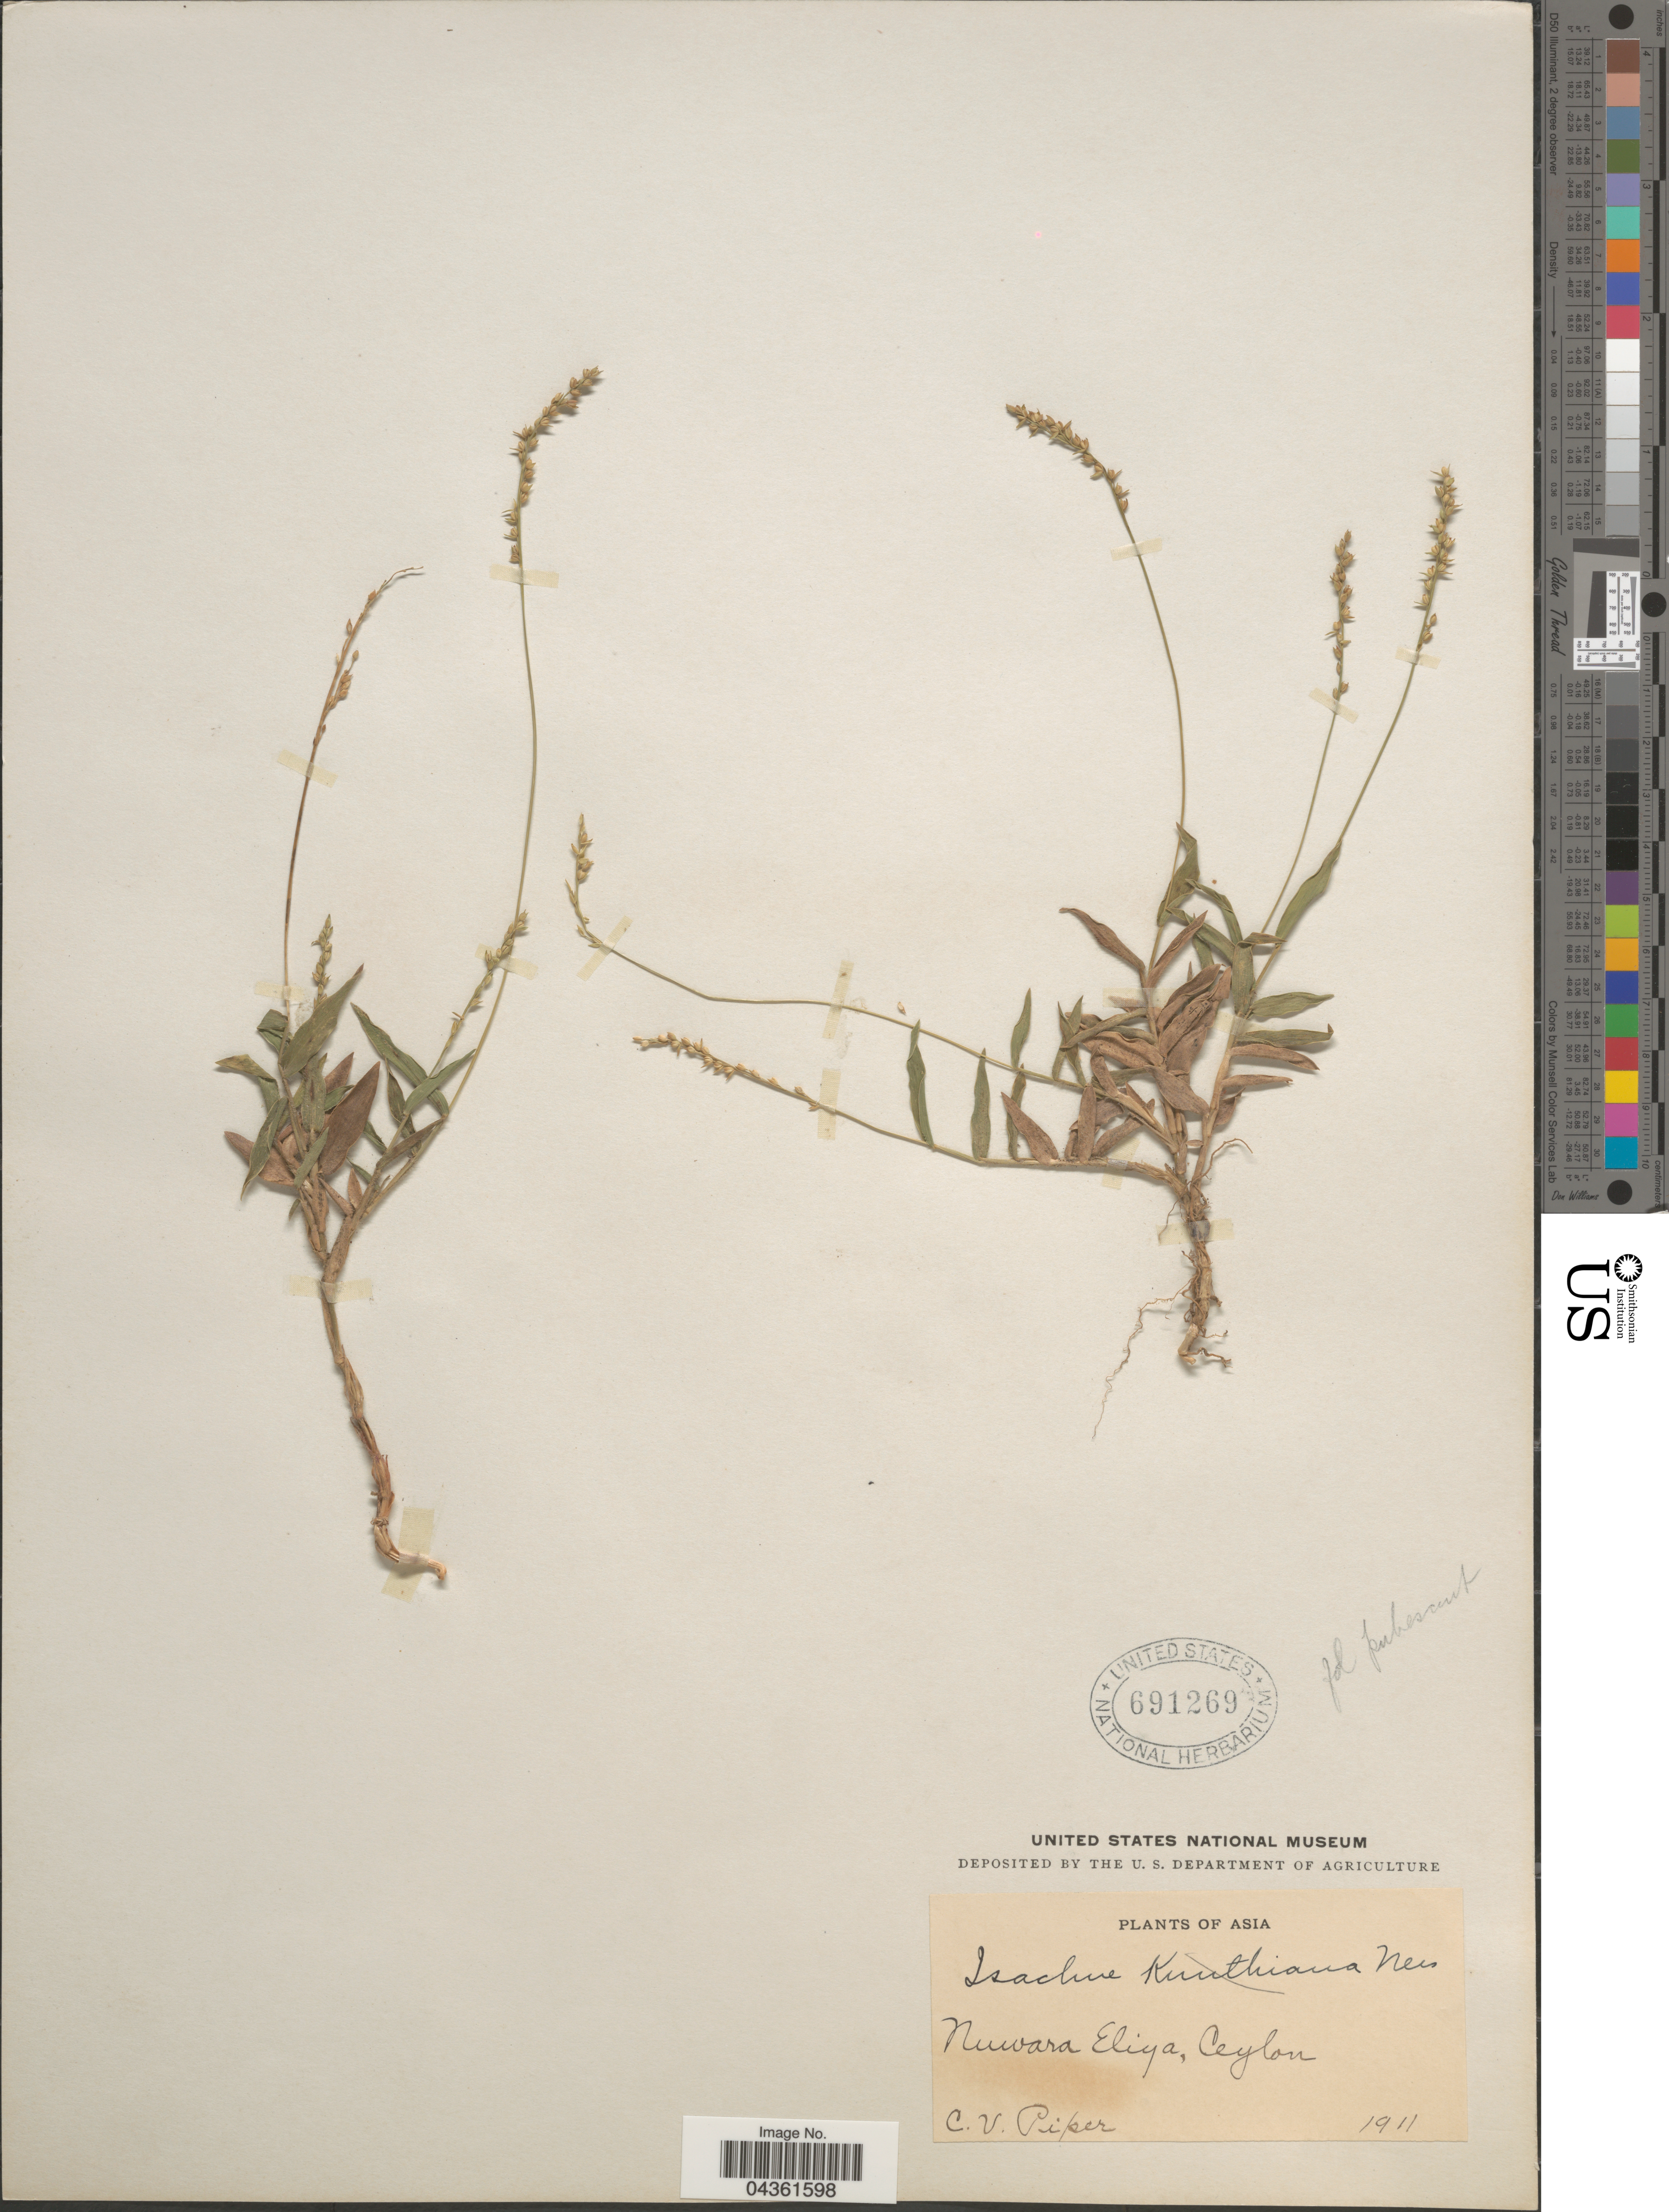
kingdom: Plantae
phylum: Tracheophyta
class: Liliopsida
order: Poales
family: Poaceae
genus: Isachne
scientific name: Isachne kunthiana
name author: (Wight & Arn. ex Steud.) Miq.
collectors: C. V. Piper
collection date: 1911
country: Sri Lanka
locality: Nuwara Eliya, Ceylon.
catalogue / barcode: US 691269